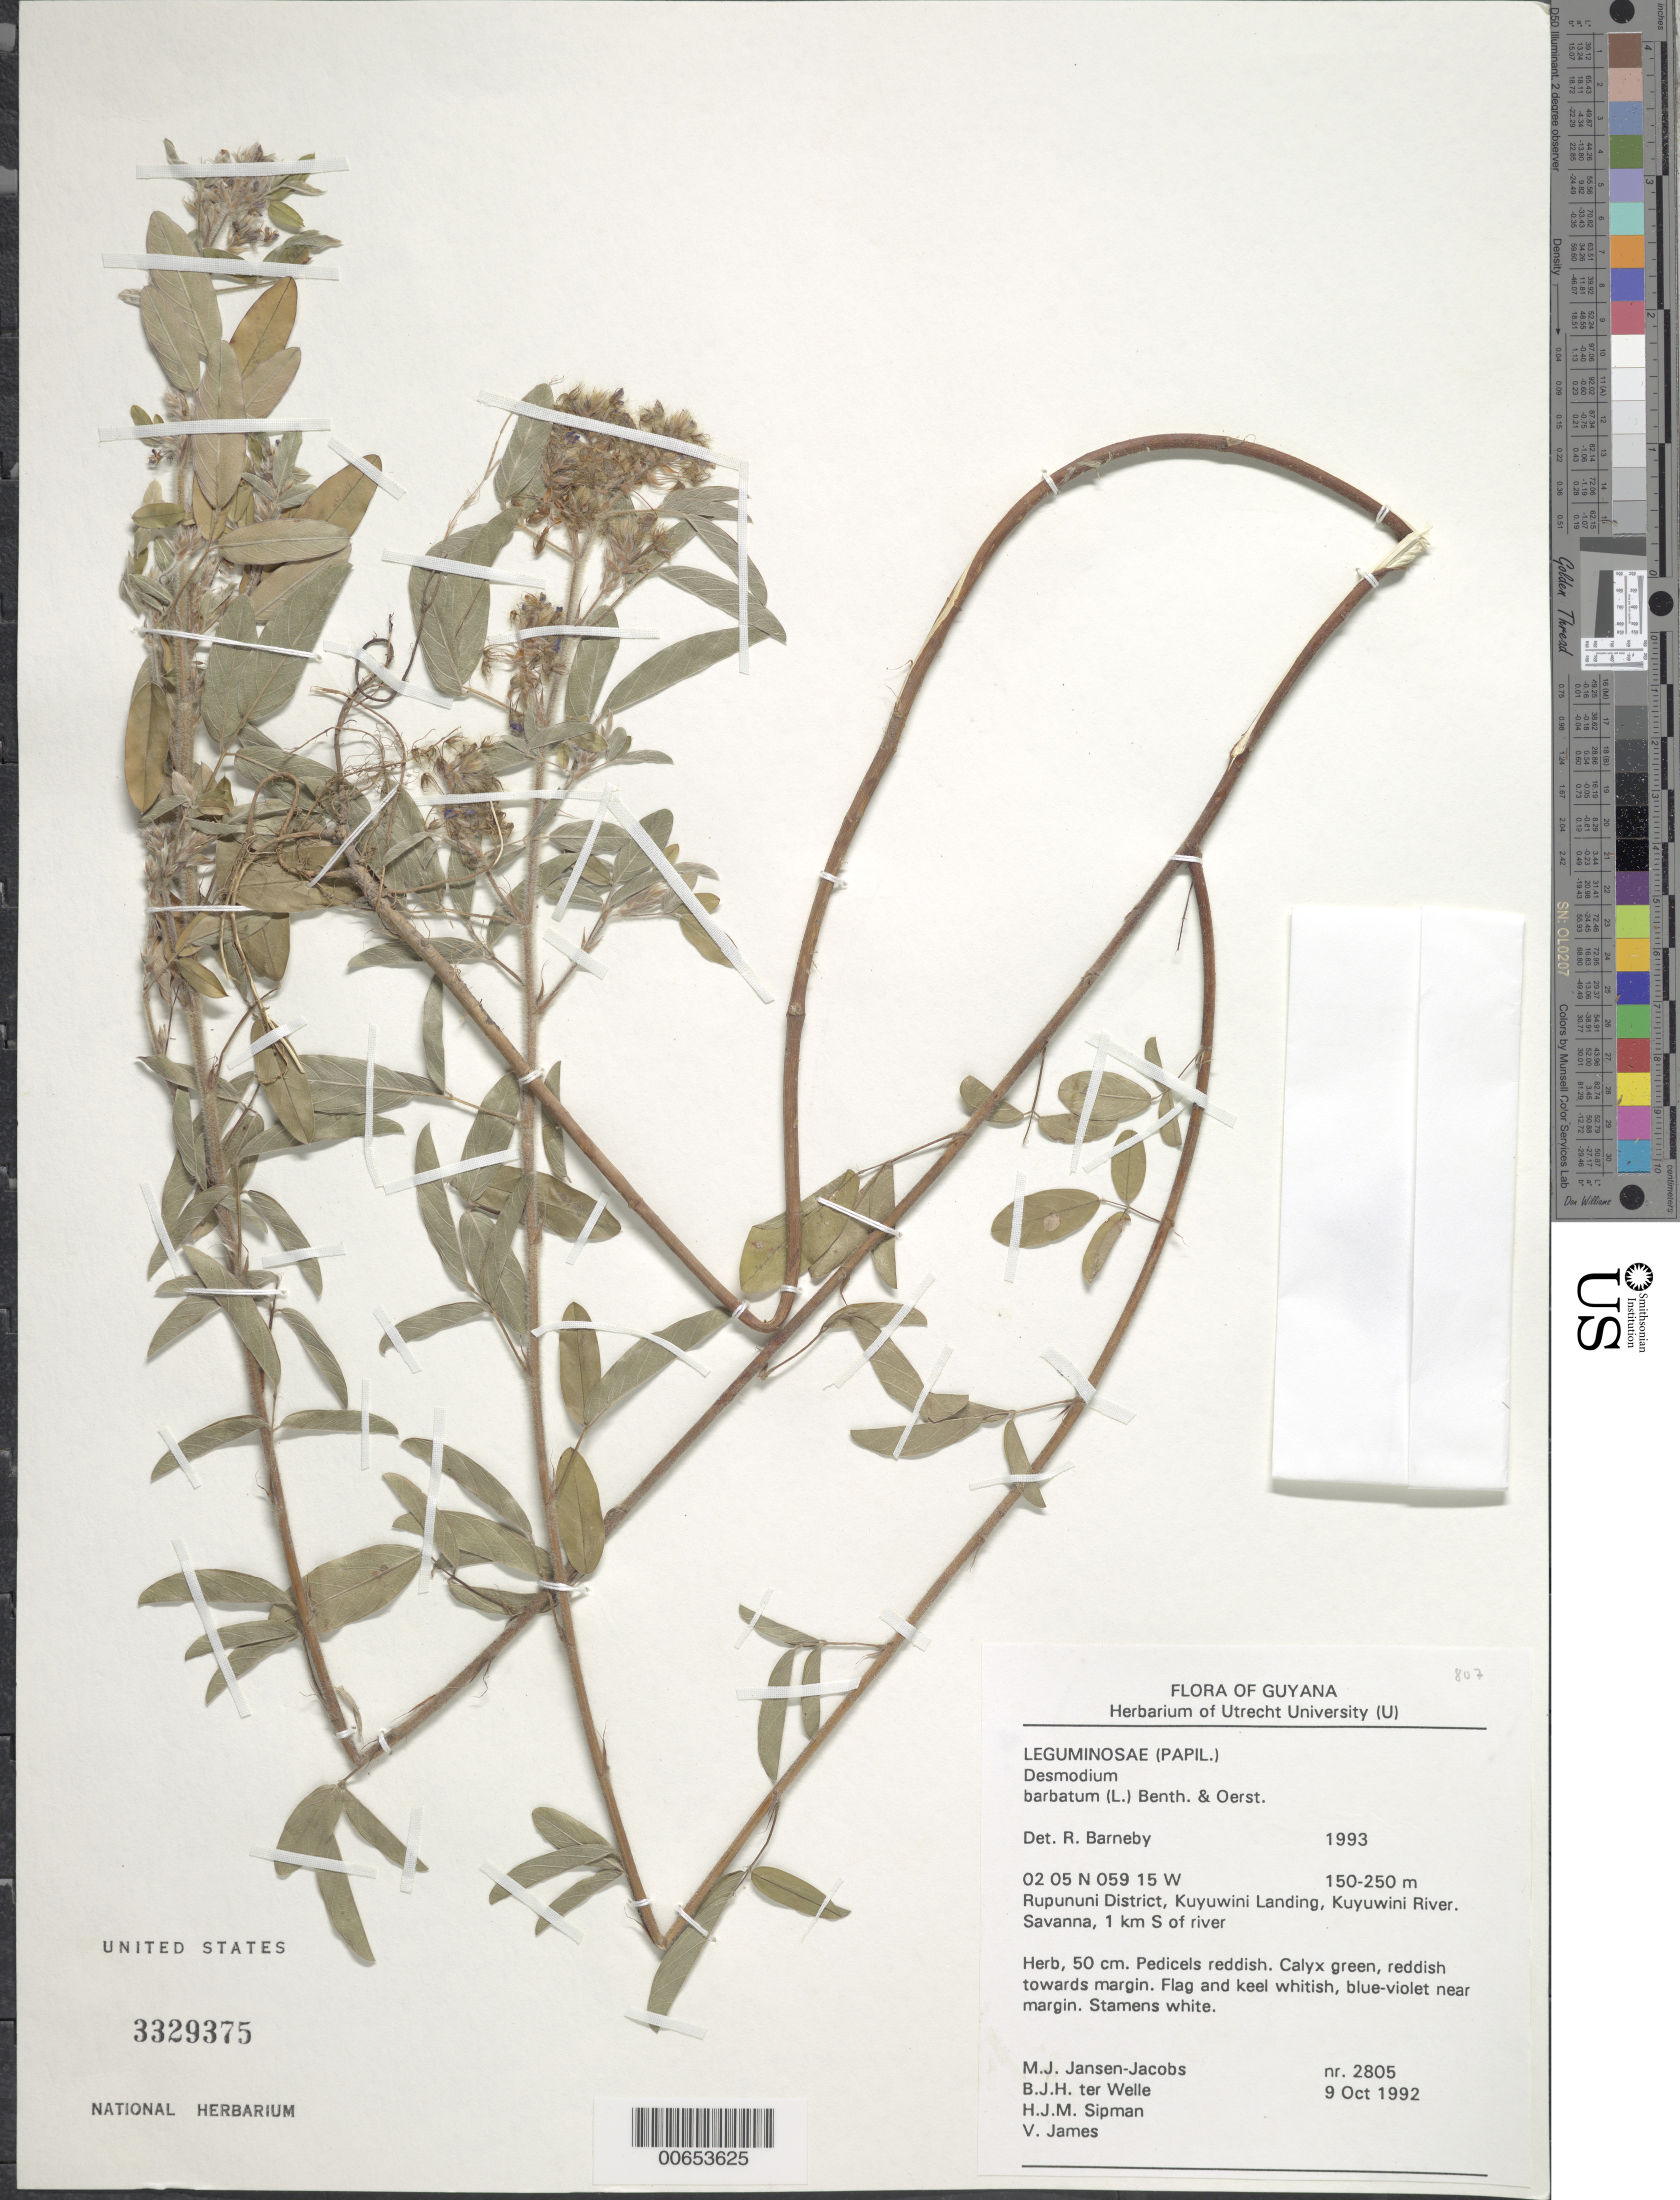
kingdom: Plantae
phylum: Tracheophyta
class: Magnoliopsida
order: Fabales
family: Fabaceae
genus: Grona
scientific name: Grona barbata var. barbata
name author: (L.) H. Ohashi & K. Ohashi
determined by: Strong, Mark T., (BOT), Smithsonian Institution - National Museum of Natural History (UNITED STATES)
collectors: M. J. Jansen-Jacobs, B. Welle, H. J. M. Sipman & V. James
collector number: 2805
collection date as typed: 9-Oct-92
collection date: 1992-10-09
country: Guyana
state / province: U. Takutu-U. Essequibo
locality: Kuyuwini Landing, Kuyuwini River, Rupununi District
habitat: Savanna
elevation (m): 150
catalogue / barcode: US 3329375